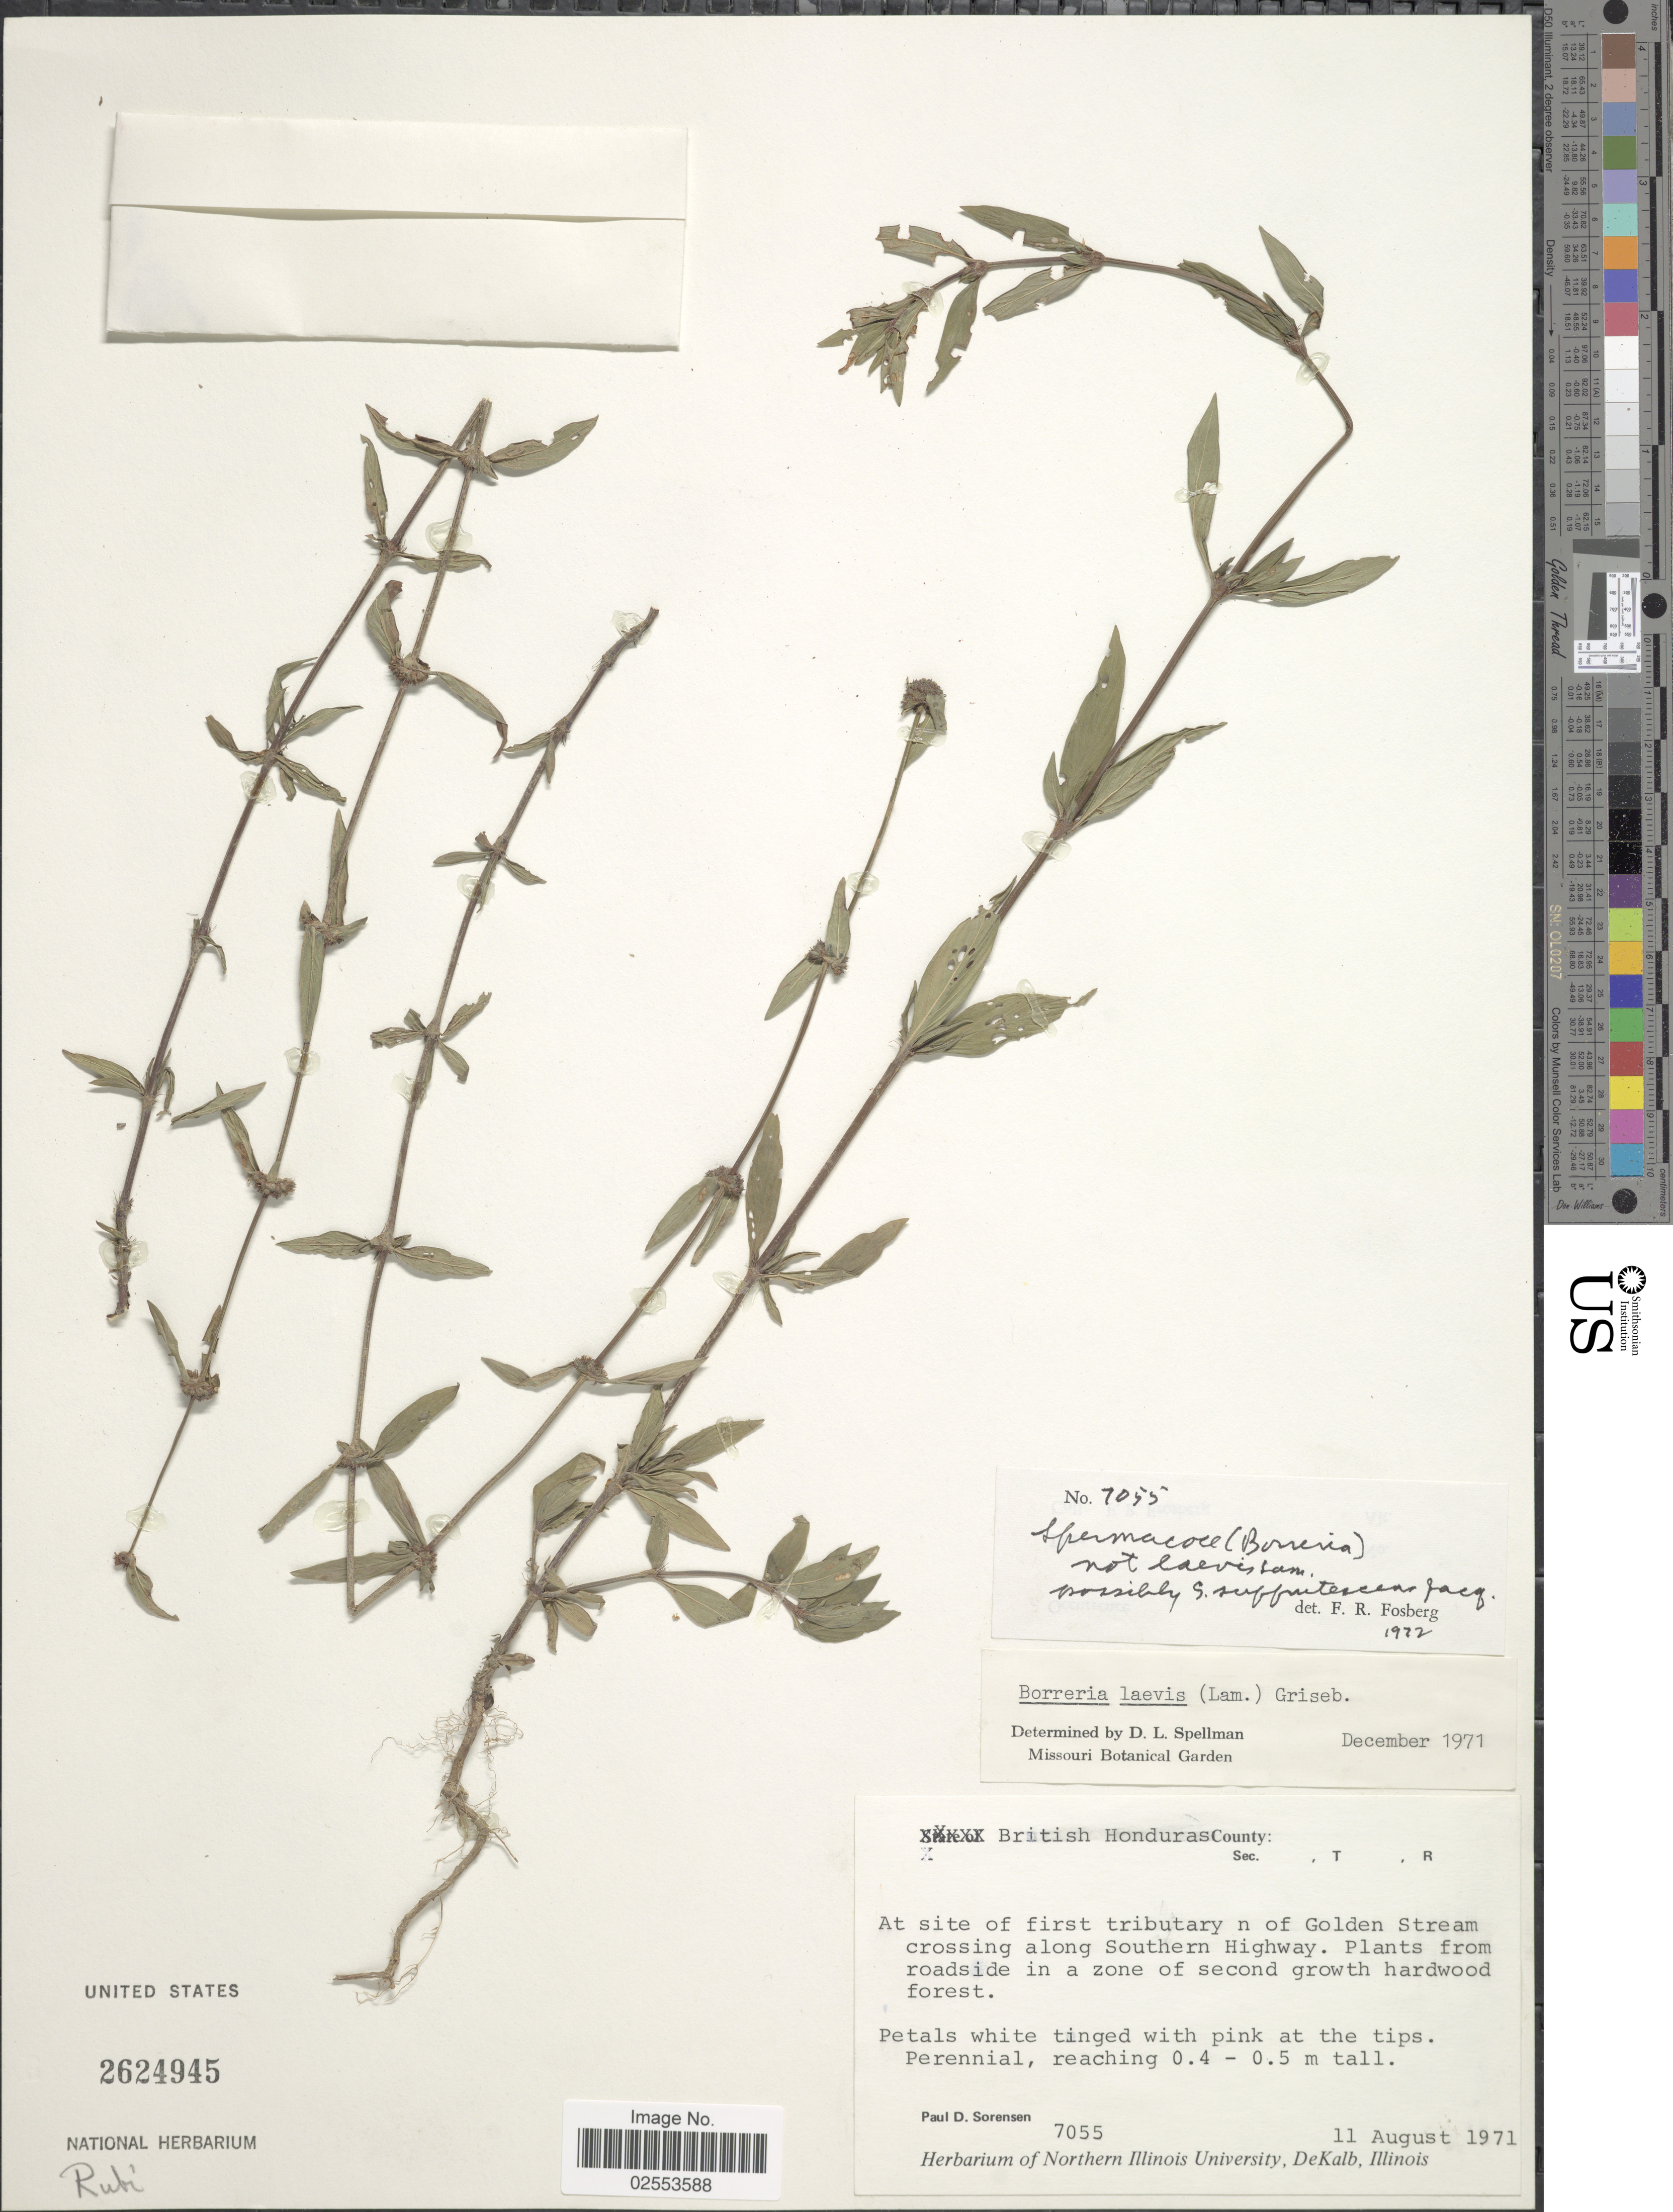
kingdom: Plantae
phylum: Tracheophyta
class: Magnoliopsida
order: Gentianales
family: Rubiaceae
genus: Spermacoce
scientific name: Spermacoce suffrutescens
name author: Jacq.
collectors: P. Sorensen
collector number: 7055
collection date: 1971-08-11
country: Belize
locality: British Honduras. At site of first tributary n of Golden Stream crossing along Southern Highway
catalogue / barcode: US 2624945